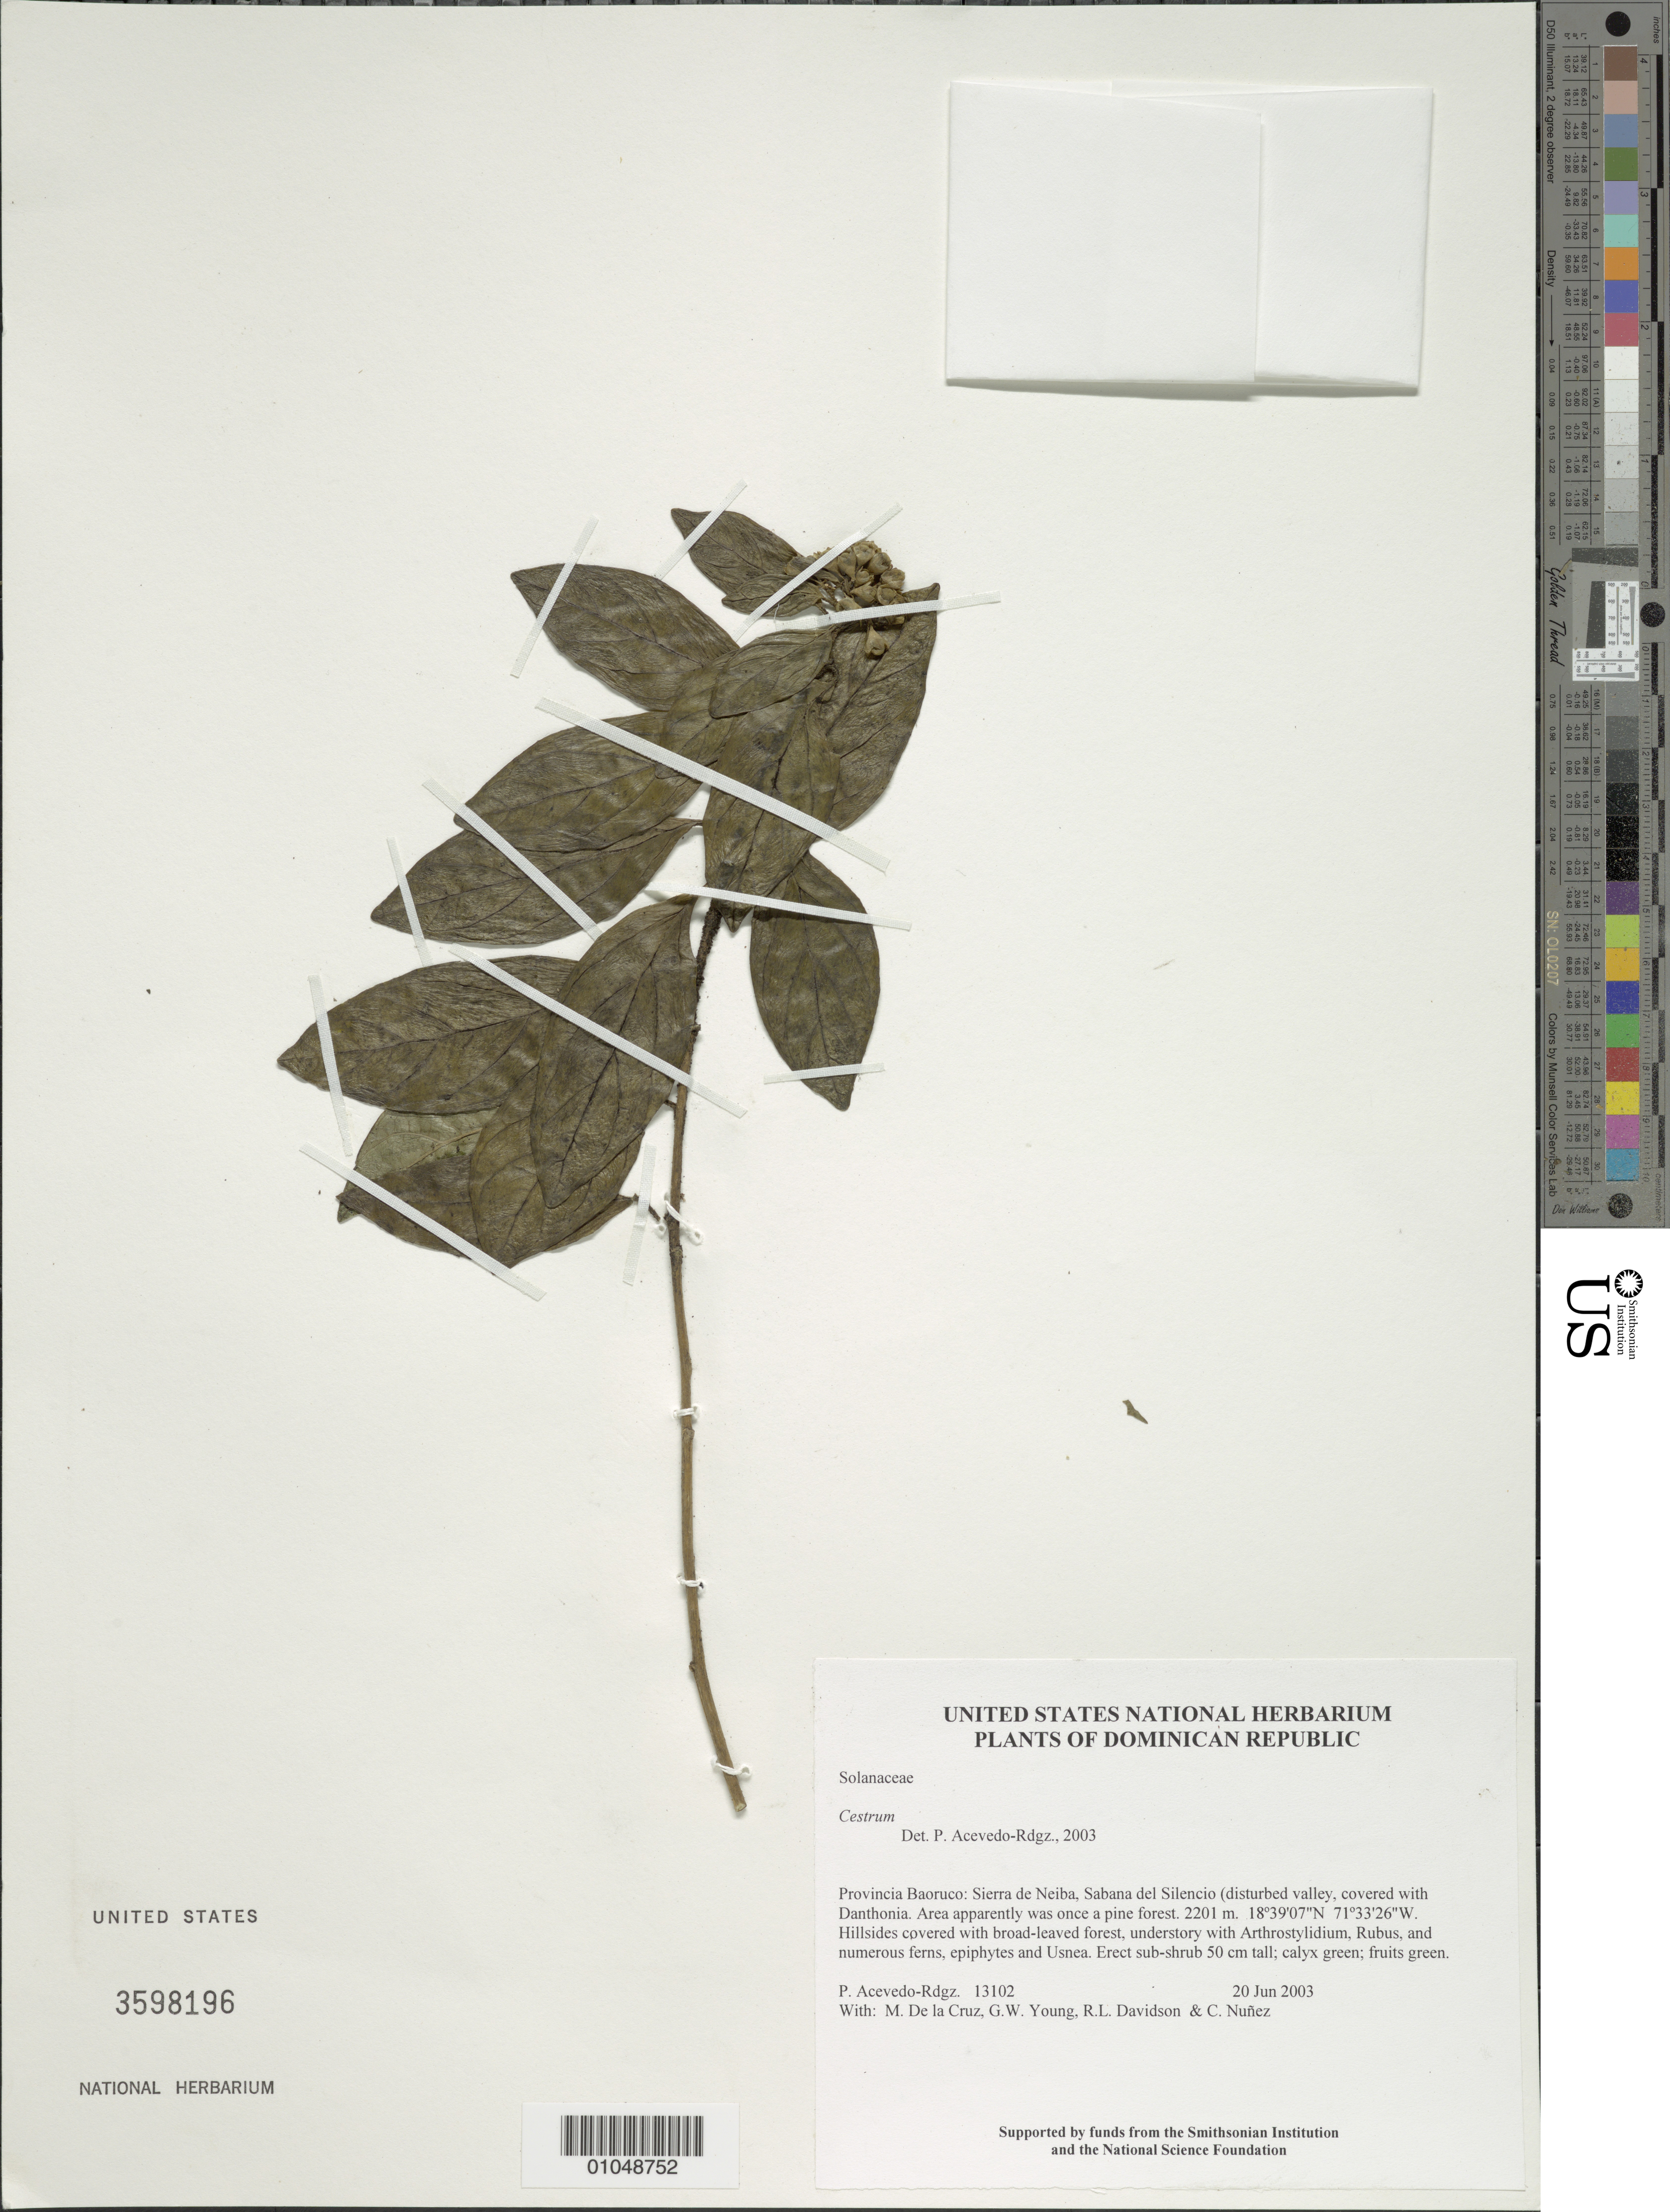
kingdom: Plantae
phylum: Tracheophyta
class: Magnoliopsida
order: Solanales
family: Solanaceae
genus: Cestrum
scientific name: Cestrum sp.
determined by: Acevedo-Rodríguez, P., (BOT), Smithsonian Institution - National Museum of Natural History (UNITED STATES)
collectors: P. Acevedo-Rodr., M. de la Cruz, J. Rawlins, G. Young, R. Davidson & C. Nunez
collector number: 13102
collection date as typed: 20 Jun 2003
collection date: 2003-06-20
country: Dominican Republic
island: Hispaniola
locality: Provincia Baoruco: Sierra de Neiba, Sabana del Silencio (disturbed valley, covered with Danthonia. Area apparently was once a pine forest.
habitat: Hillsides covered with broad-leaved forest, understory with Arthrostylidium, Rubus, and numerous ferns, epiphytes and Usnea.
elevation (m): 2201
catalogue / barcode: US 3598196